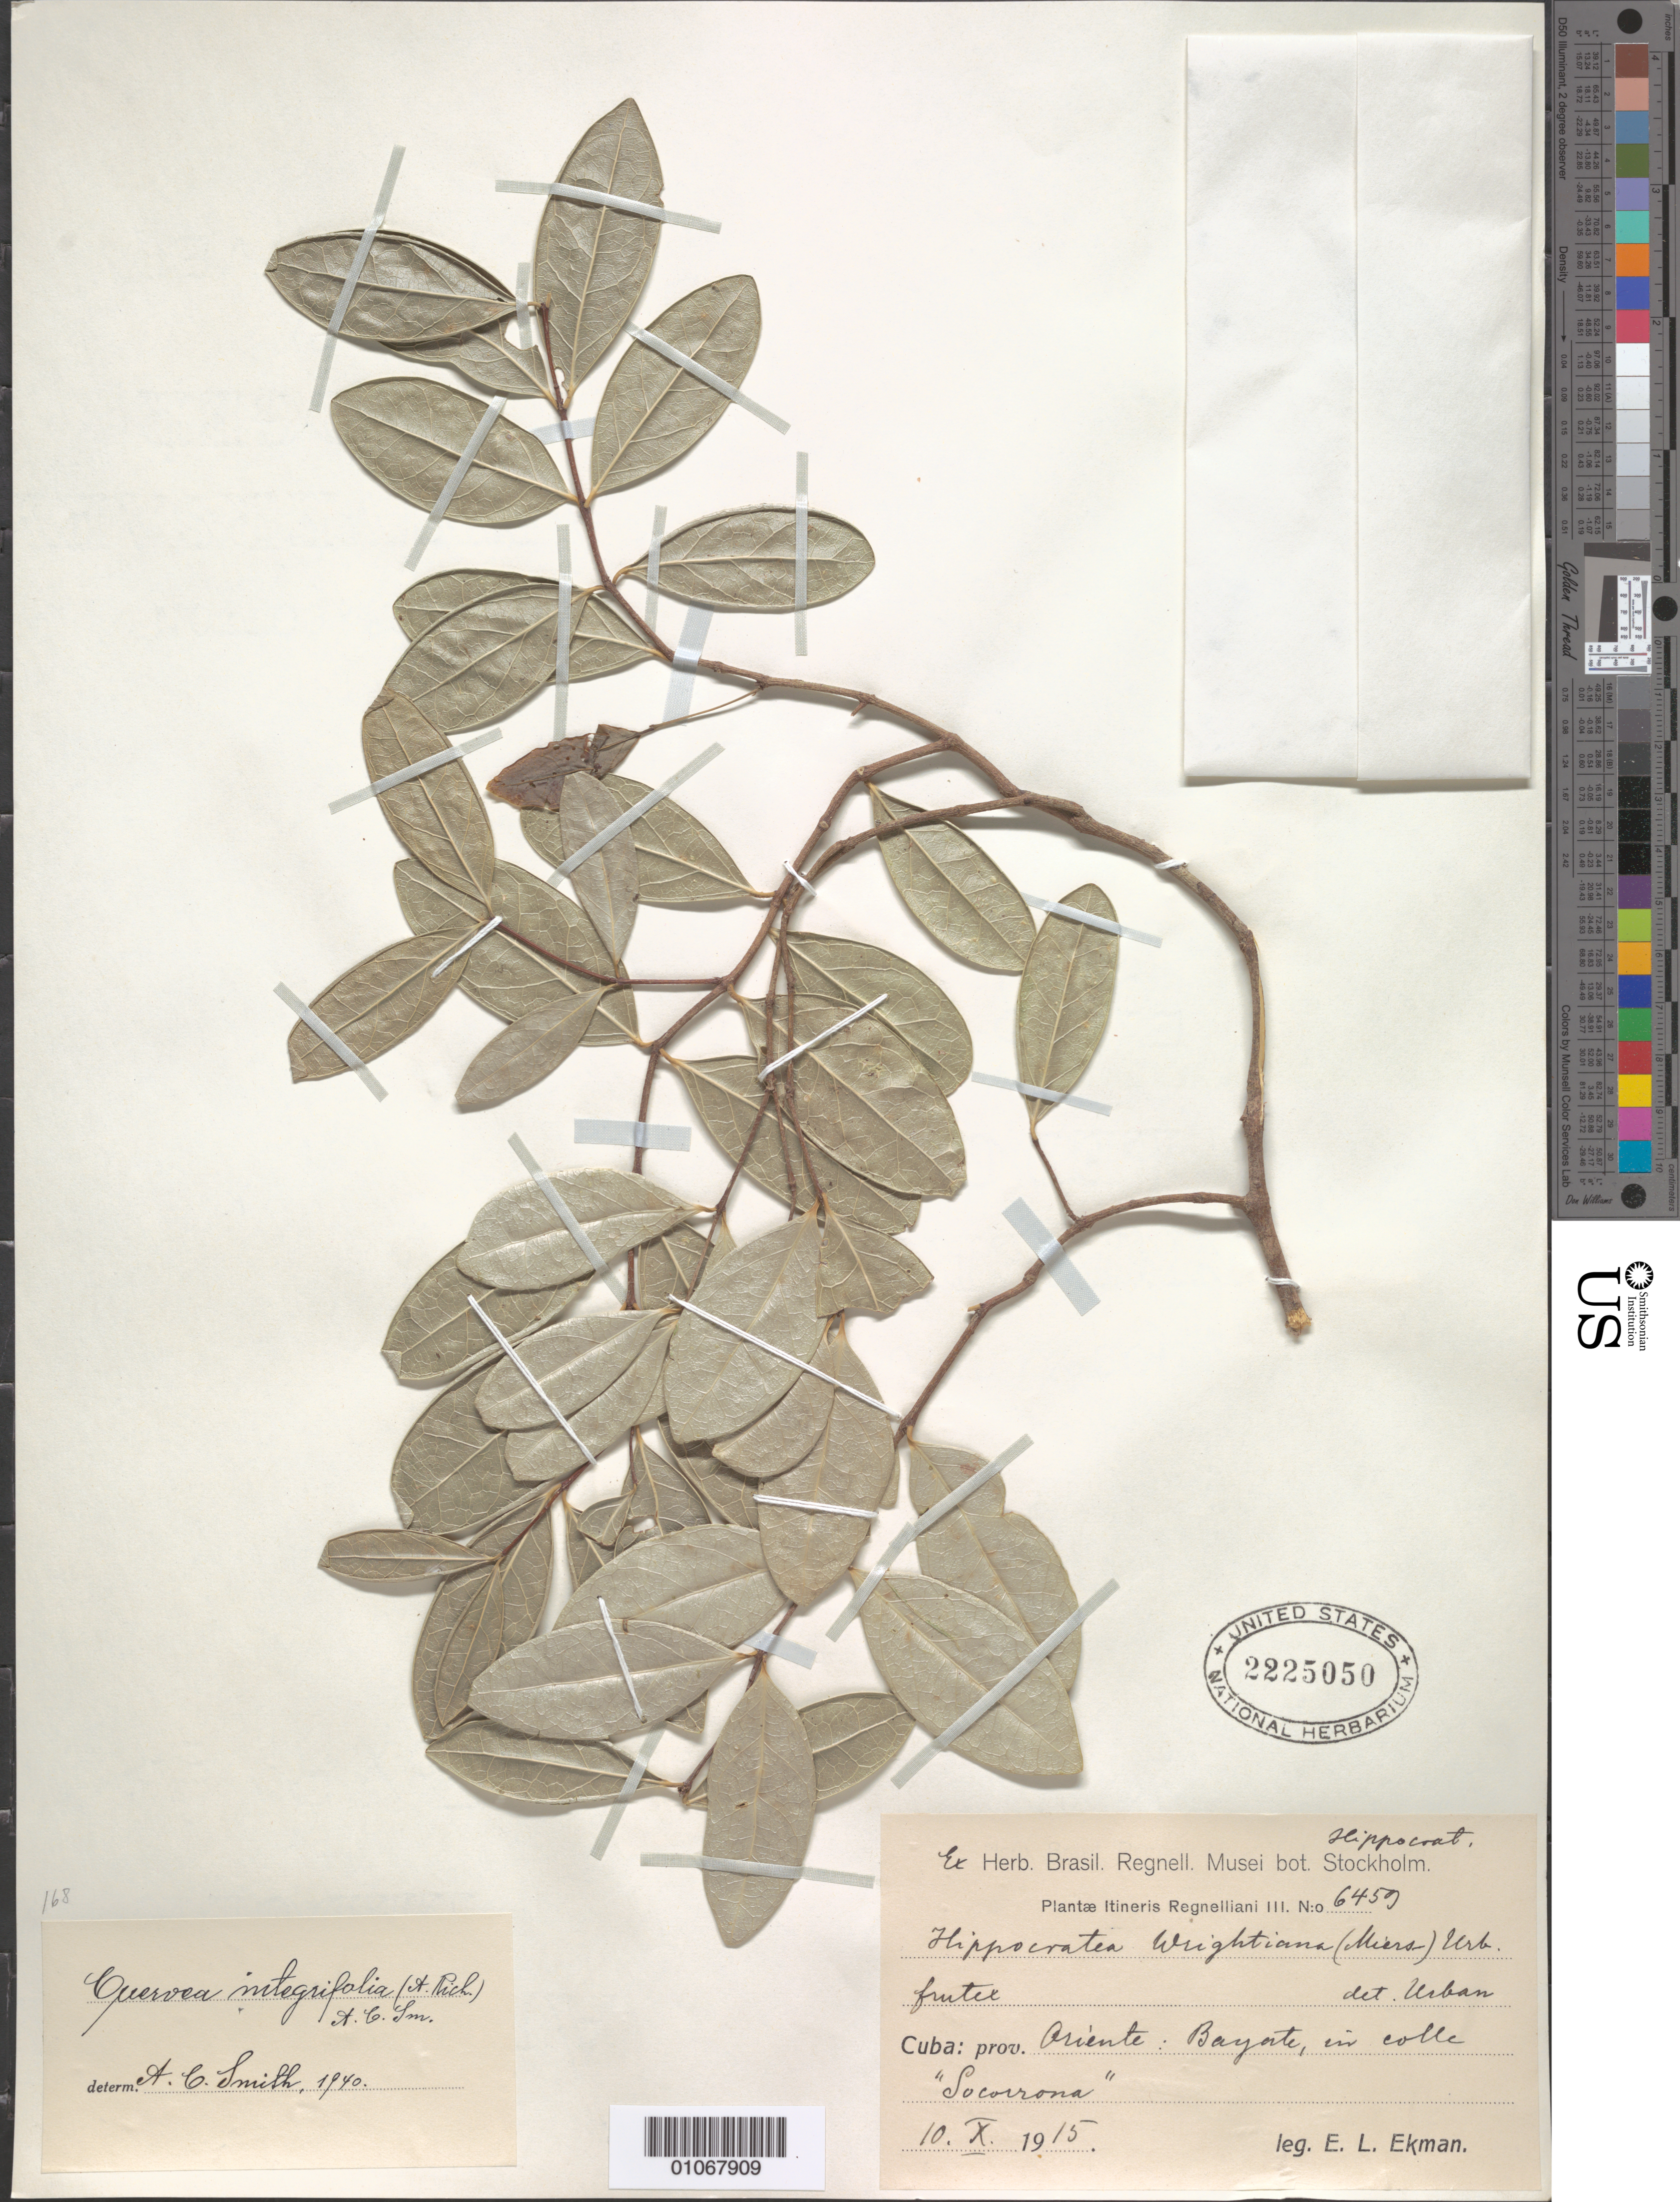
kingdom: Plantae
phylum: Tracheophyta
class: Magnoliopsida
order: Celastrales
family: Celastraceae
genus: Cuervea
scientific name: Cuervea integrifolia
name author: (A. Rich.) A.C. Sm.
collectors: E. L. Ekman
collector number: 6459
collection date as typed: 10 Oct 1915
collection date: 1915-10-10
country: Cuba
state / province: Oriente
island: Cuba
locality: Bayate, in calle "Socorrona"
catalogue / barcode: US 2225050